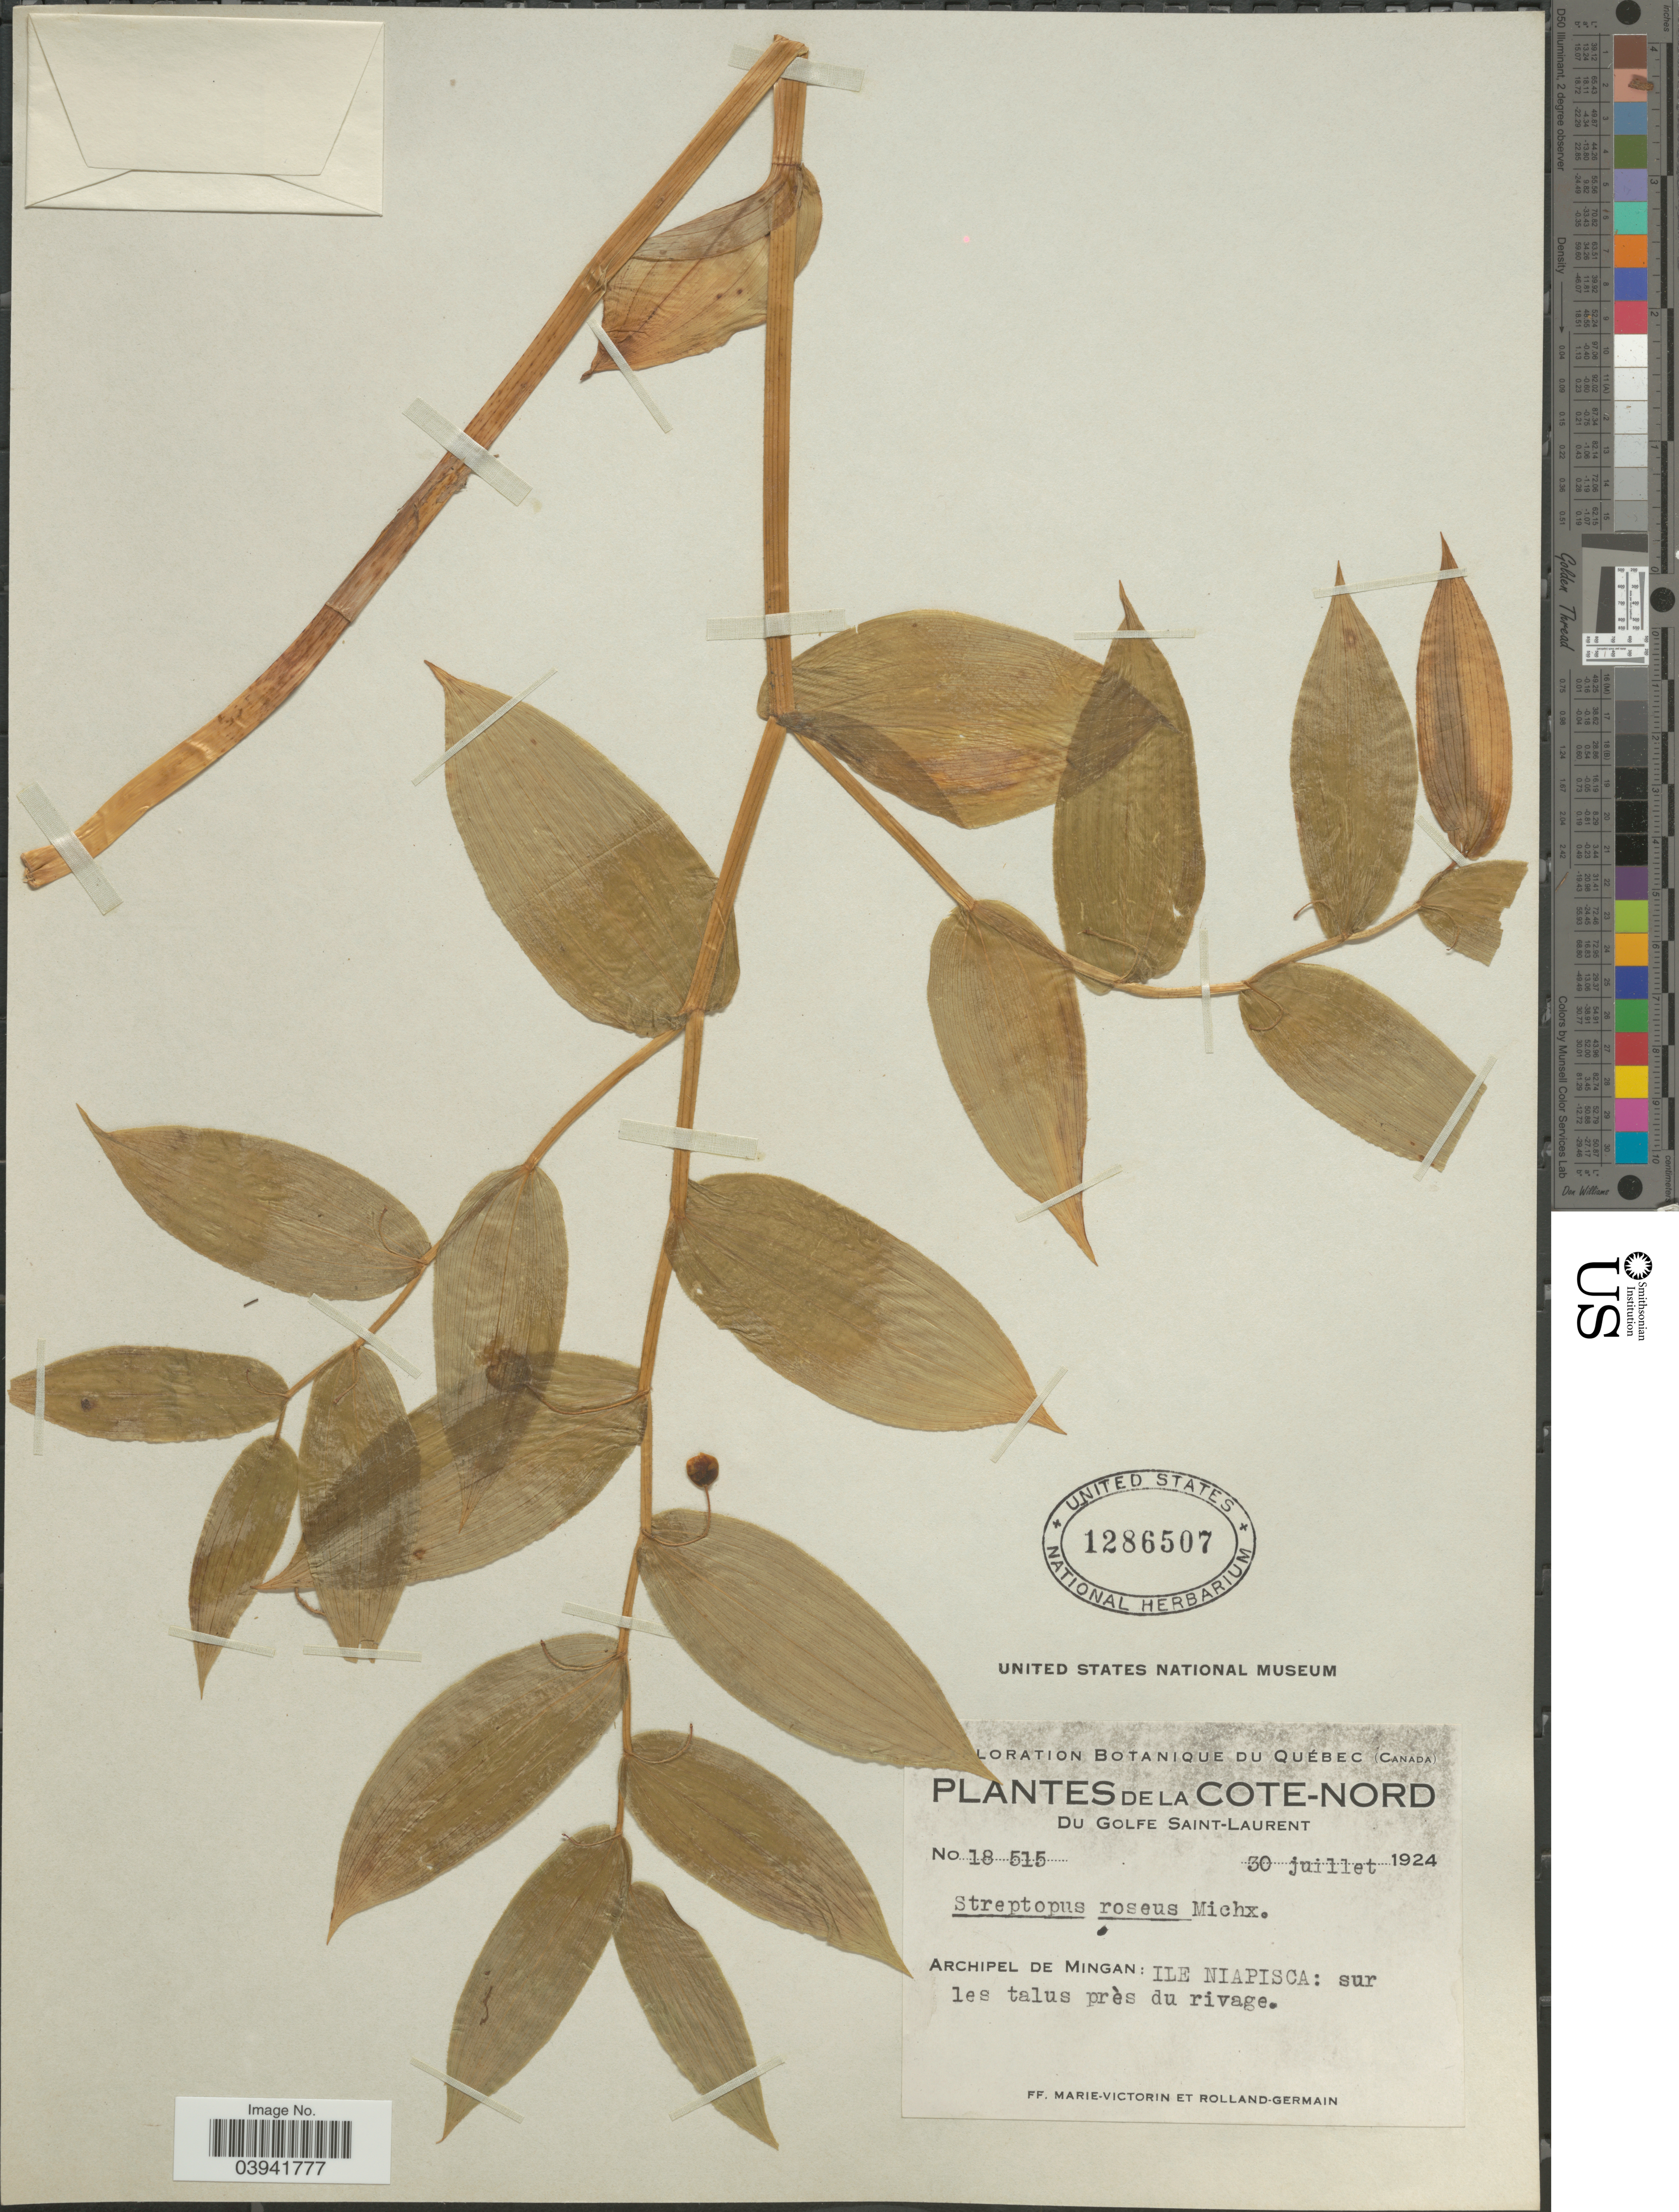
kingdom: Plantae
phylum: Tracheophyta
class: Liliopsida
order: Liliales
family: Liliaceae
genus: Streptopus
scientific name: Streptopus roseus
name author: Michx.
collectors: F. Marie-Victorin & Rolland-Germain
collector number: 18515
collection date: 1924-07-30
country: Canada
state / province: Quebec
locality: La Cote-Nord du Golfe Saint-Laurent. Archipel de Mingan: Ile Niapisca: sur les talus près du rivage.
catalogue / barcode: US 1286507